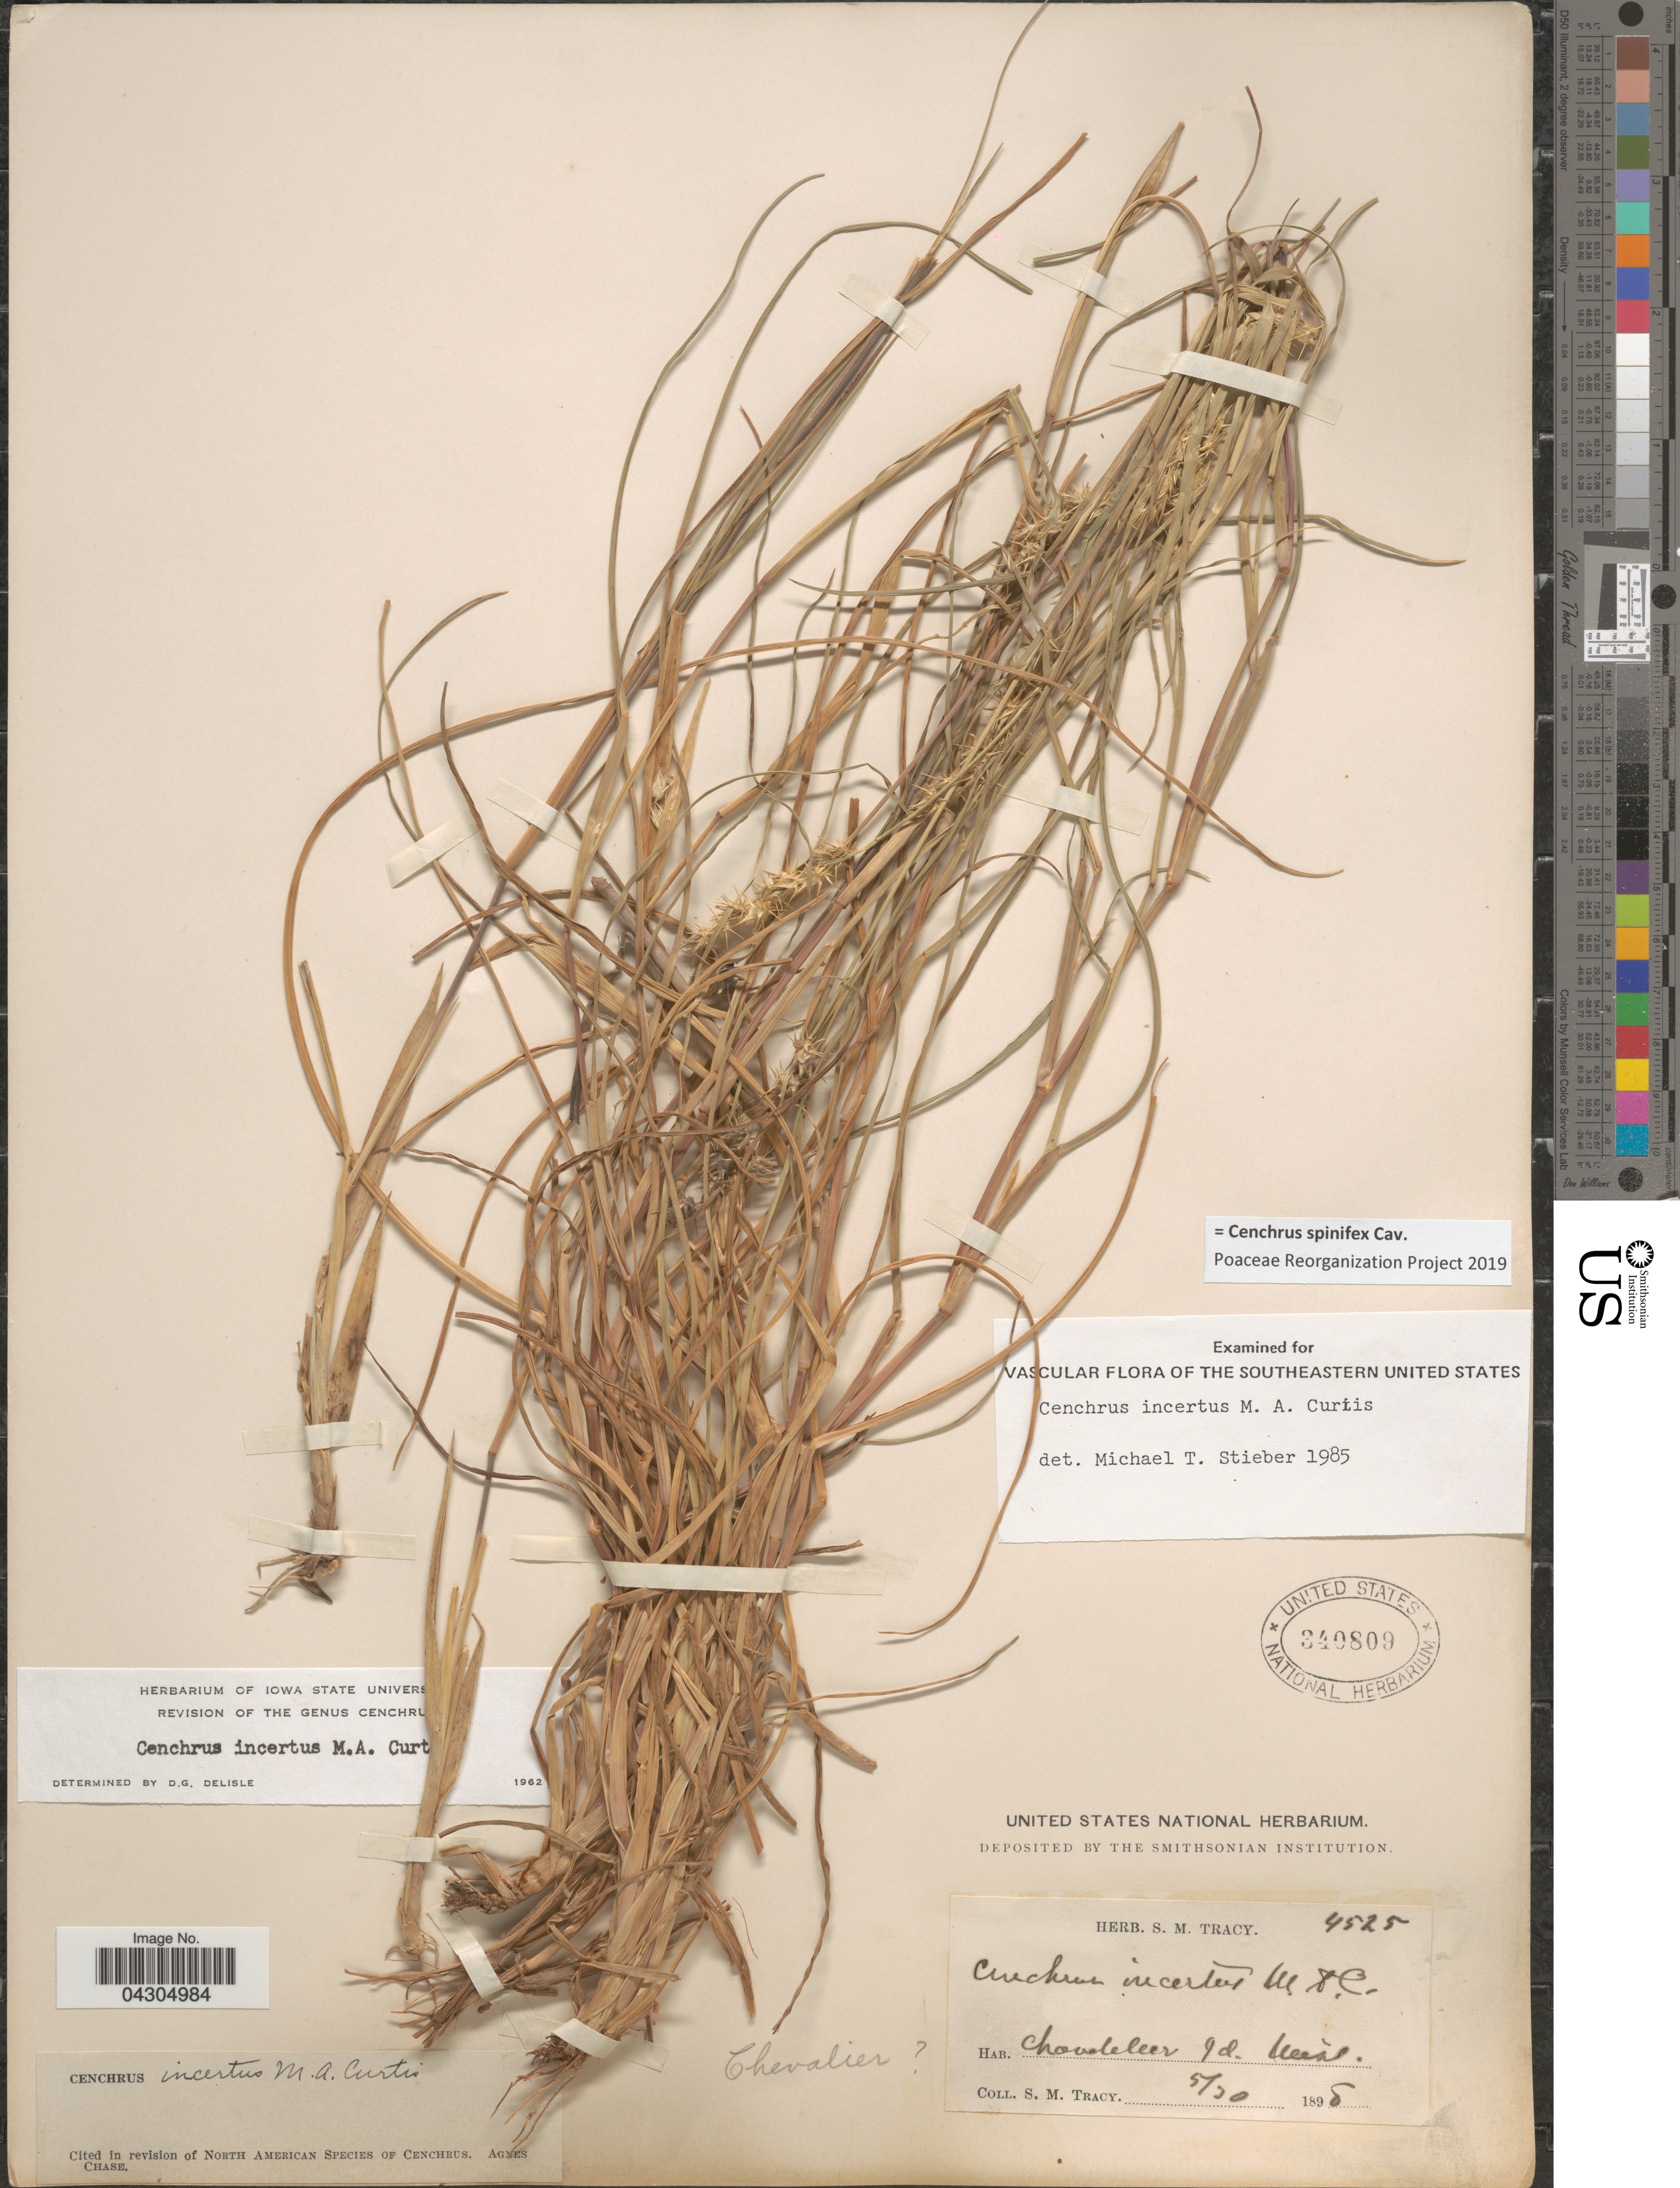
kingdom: Plantae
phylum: Tracheophyta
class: Liliopsida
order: Poales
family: Poaceae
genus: Cenchrus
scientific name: Cenchrus spinifex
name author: Cav.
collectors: S. M. Tracy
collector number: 4525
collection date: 1898-05-30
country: United States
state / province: Idaho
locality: Chevalier Id.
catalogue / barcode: US 340809